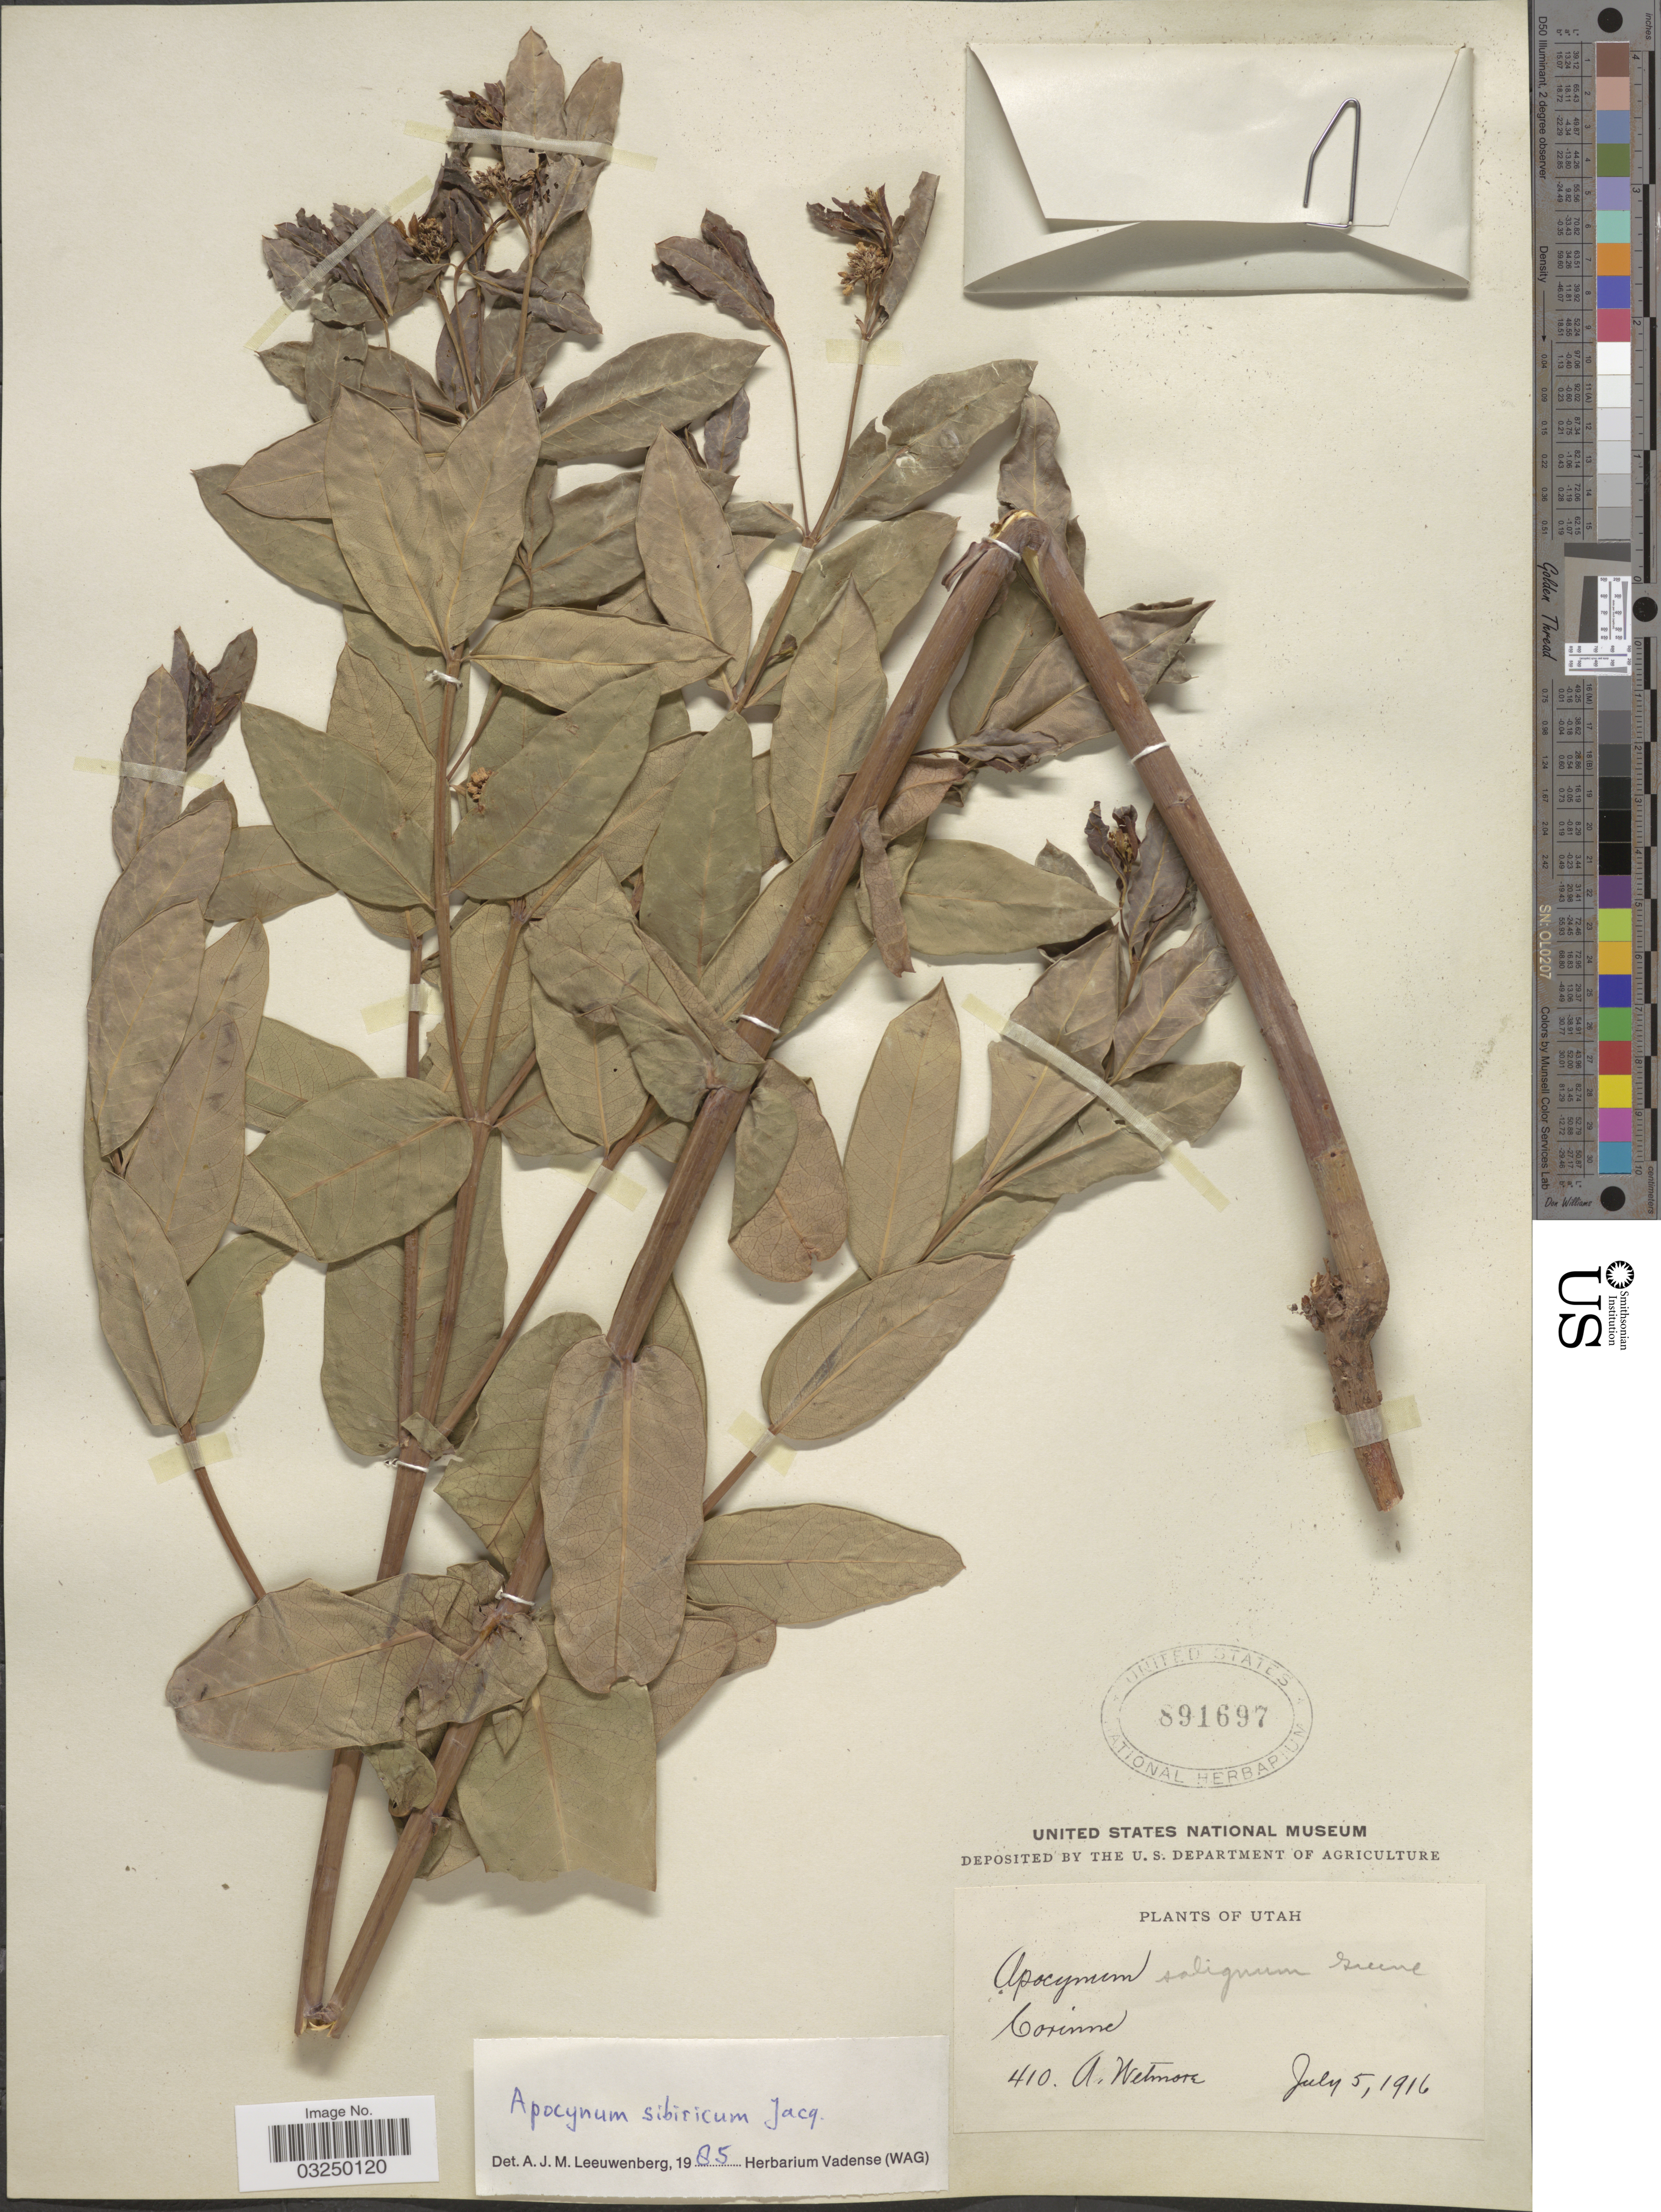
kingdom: Plantae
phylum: Tracheophyta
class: Magnoliopsida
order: Gentianales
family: Apocynaceae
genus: Apocynum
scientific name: Apocynum sibiricum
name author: Jacq.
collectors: A. Wetmore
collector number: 410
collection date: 1916-07-05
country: United States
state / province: Utah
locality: Corinne.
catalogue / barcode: US 891697